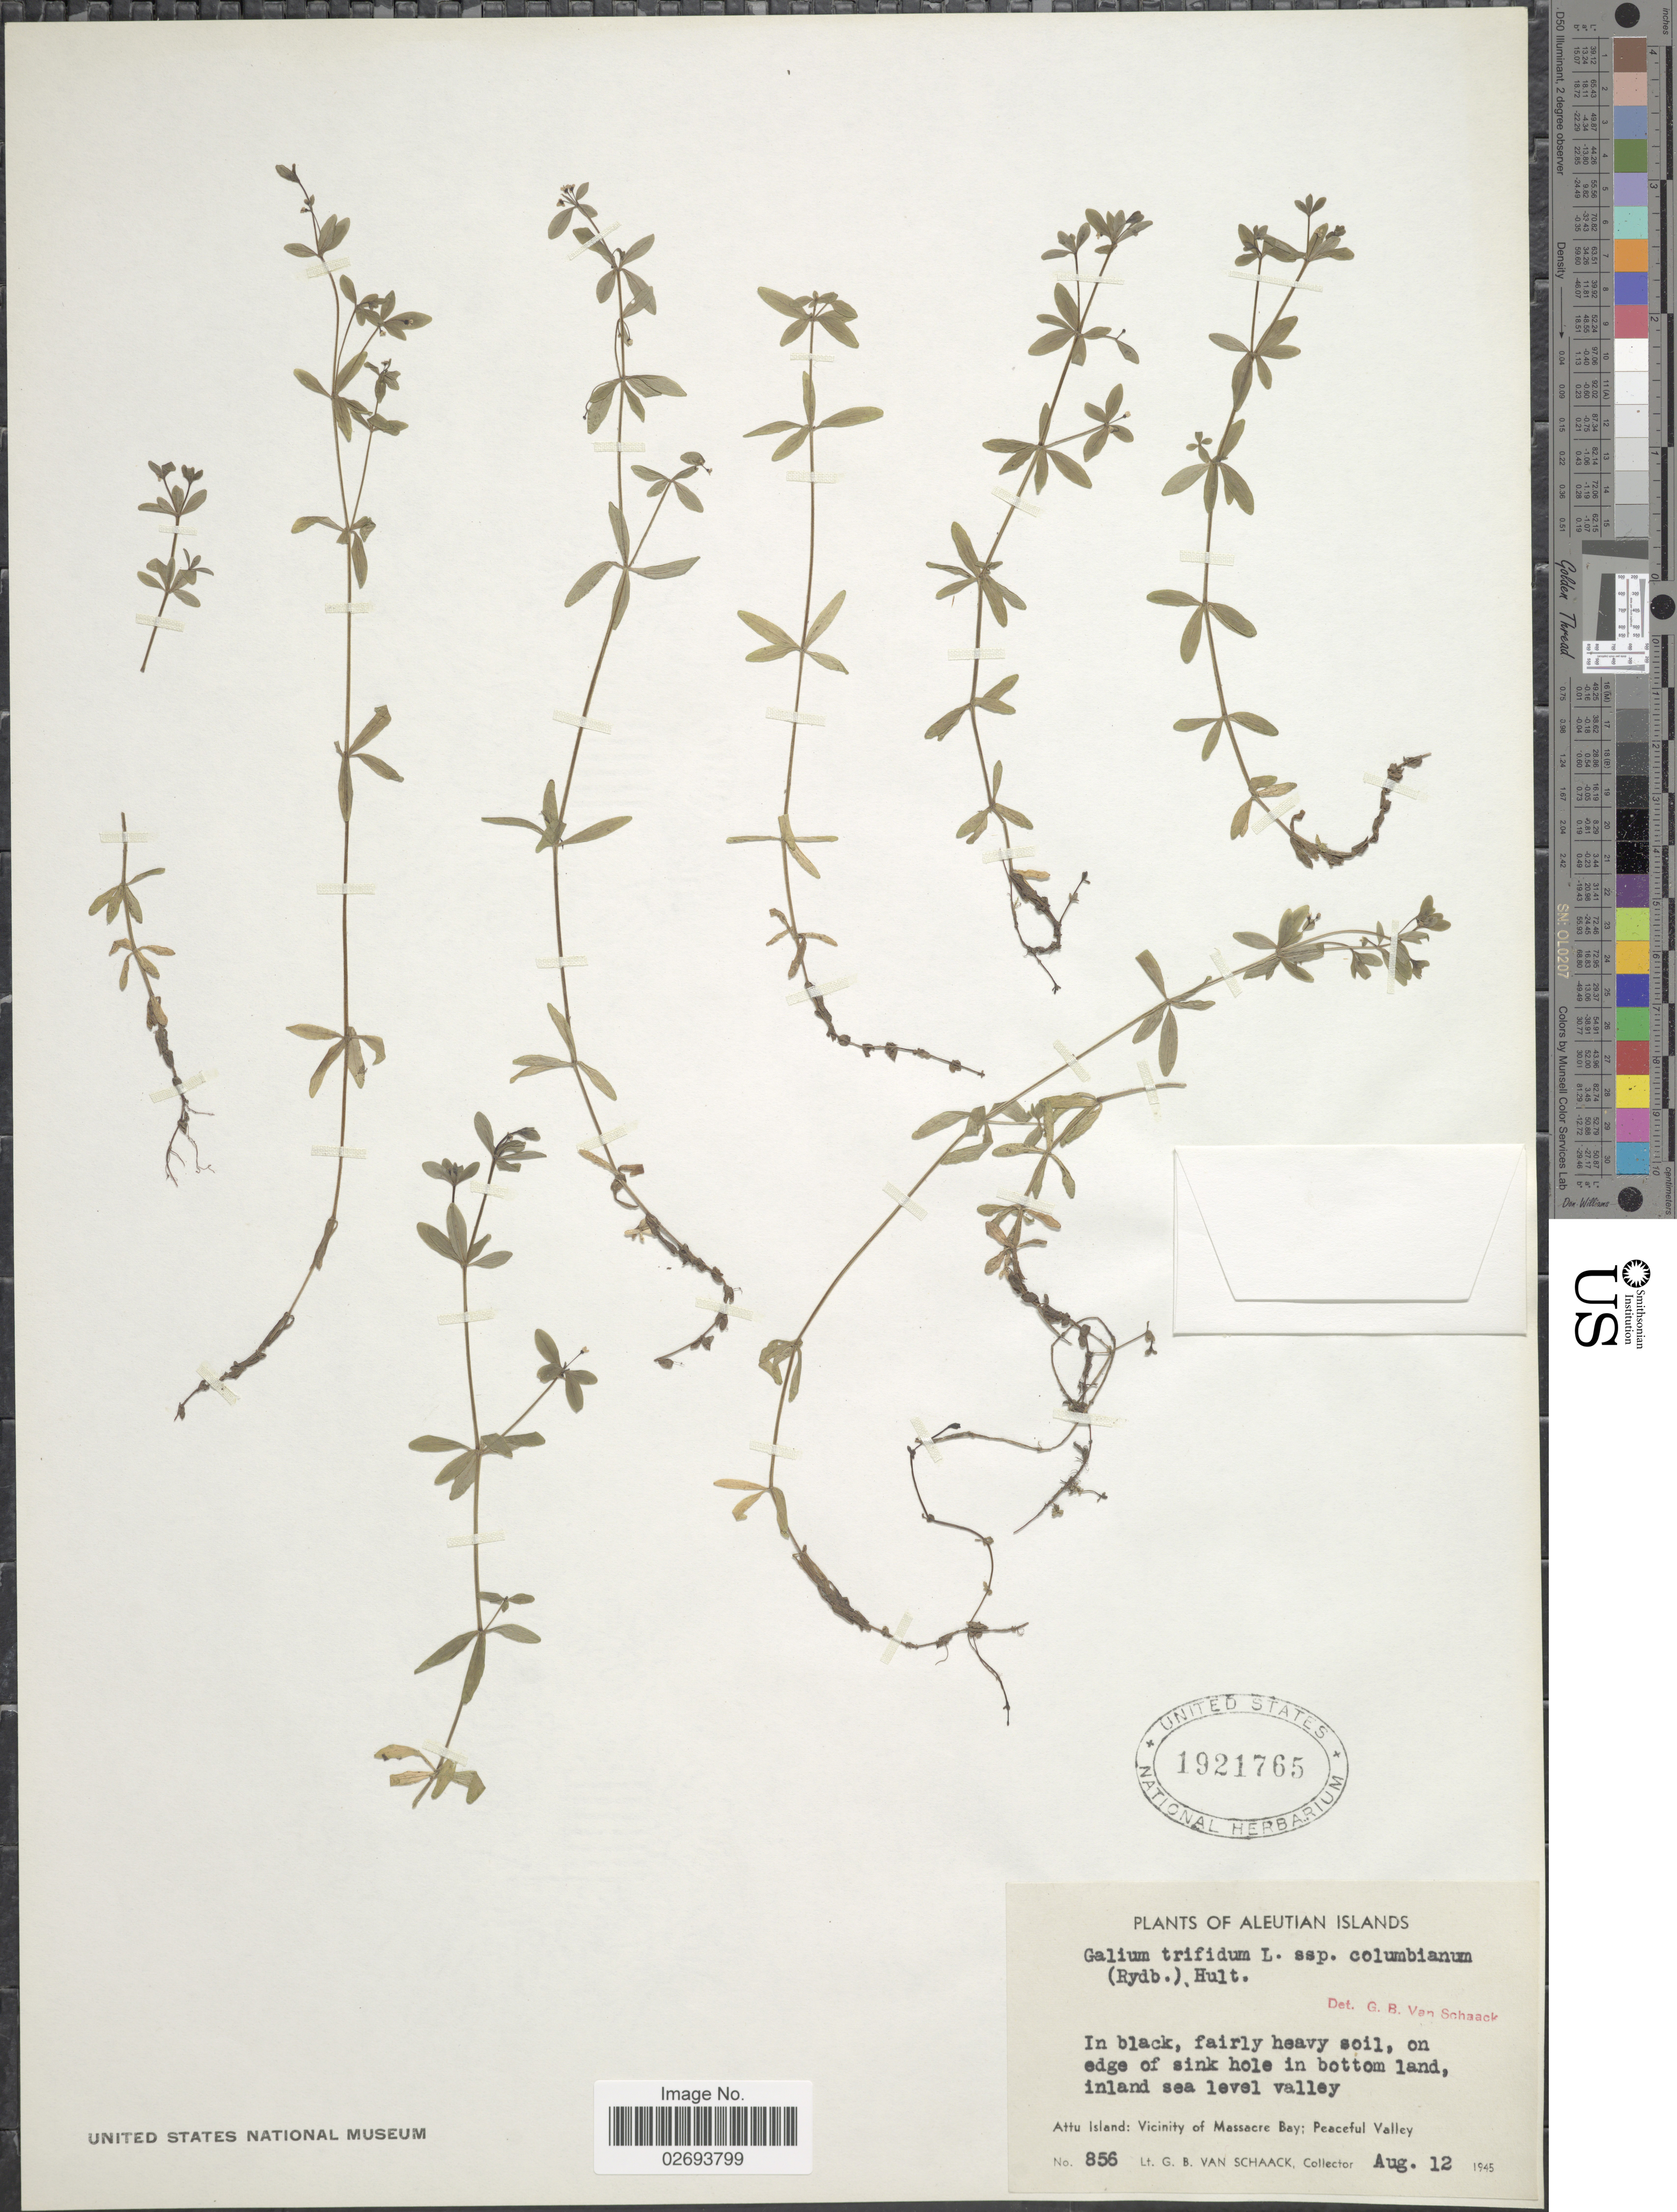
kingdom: Plantae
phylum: Tracheophyta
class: Magnoliopsida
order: Gentianales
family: Rubiaceae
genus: Galium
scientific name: Galium trifidum subsp. columbianum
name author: (Rydb.) Hultén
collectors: G. Van Schaack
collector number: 856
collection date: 1945-08-12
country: United States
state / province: Alaska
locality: Aleutian Islands, on edge of sink hole in bottom land, inland sea level valley, Attu Island: Vicinity of Massacre Bay; Peaceful Valley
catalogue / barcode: US 1921765